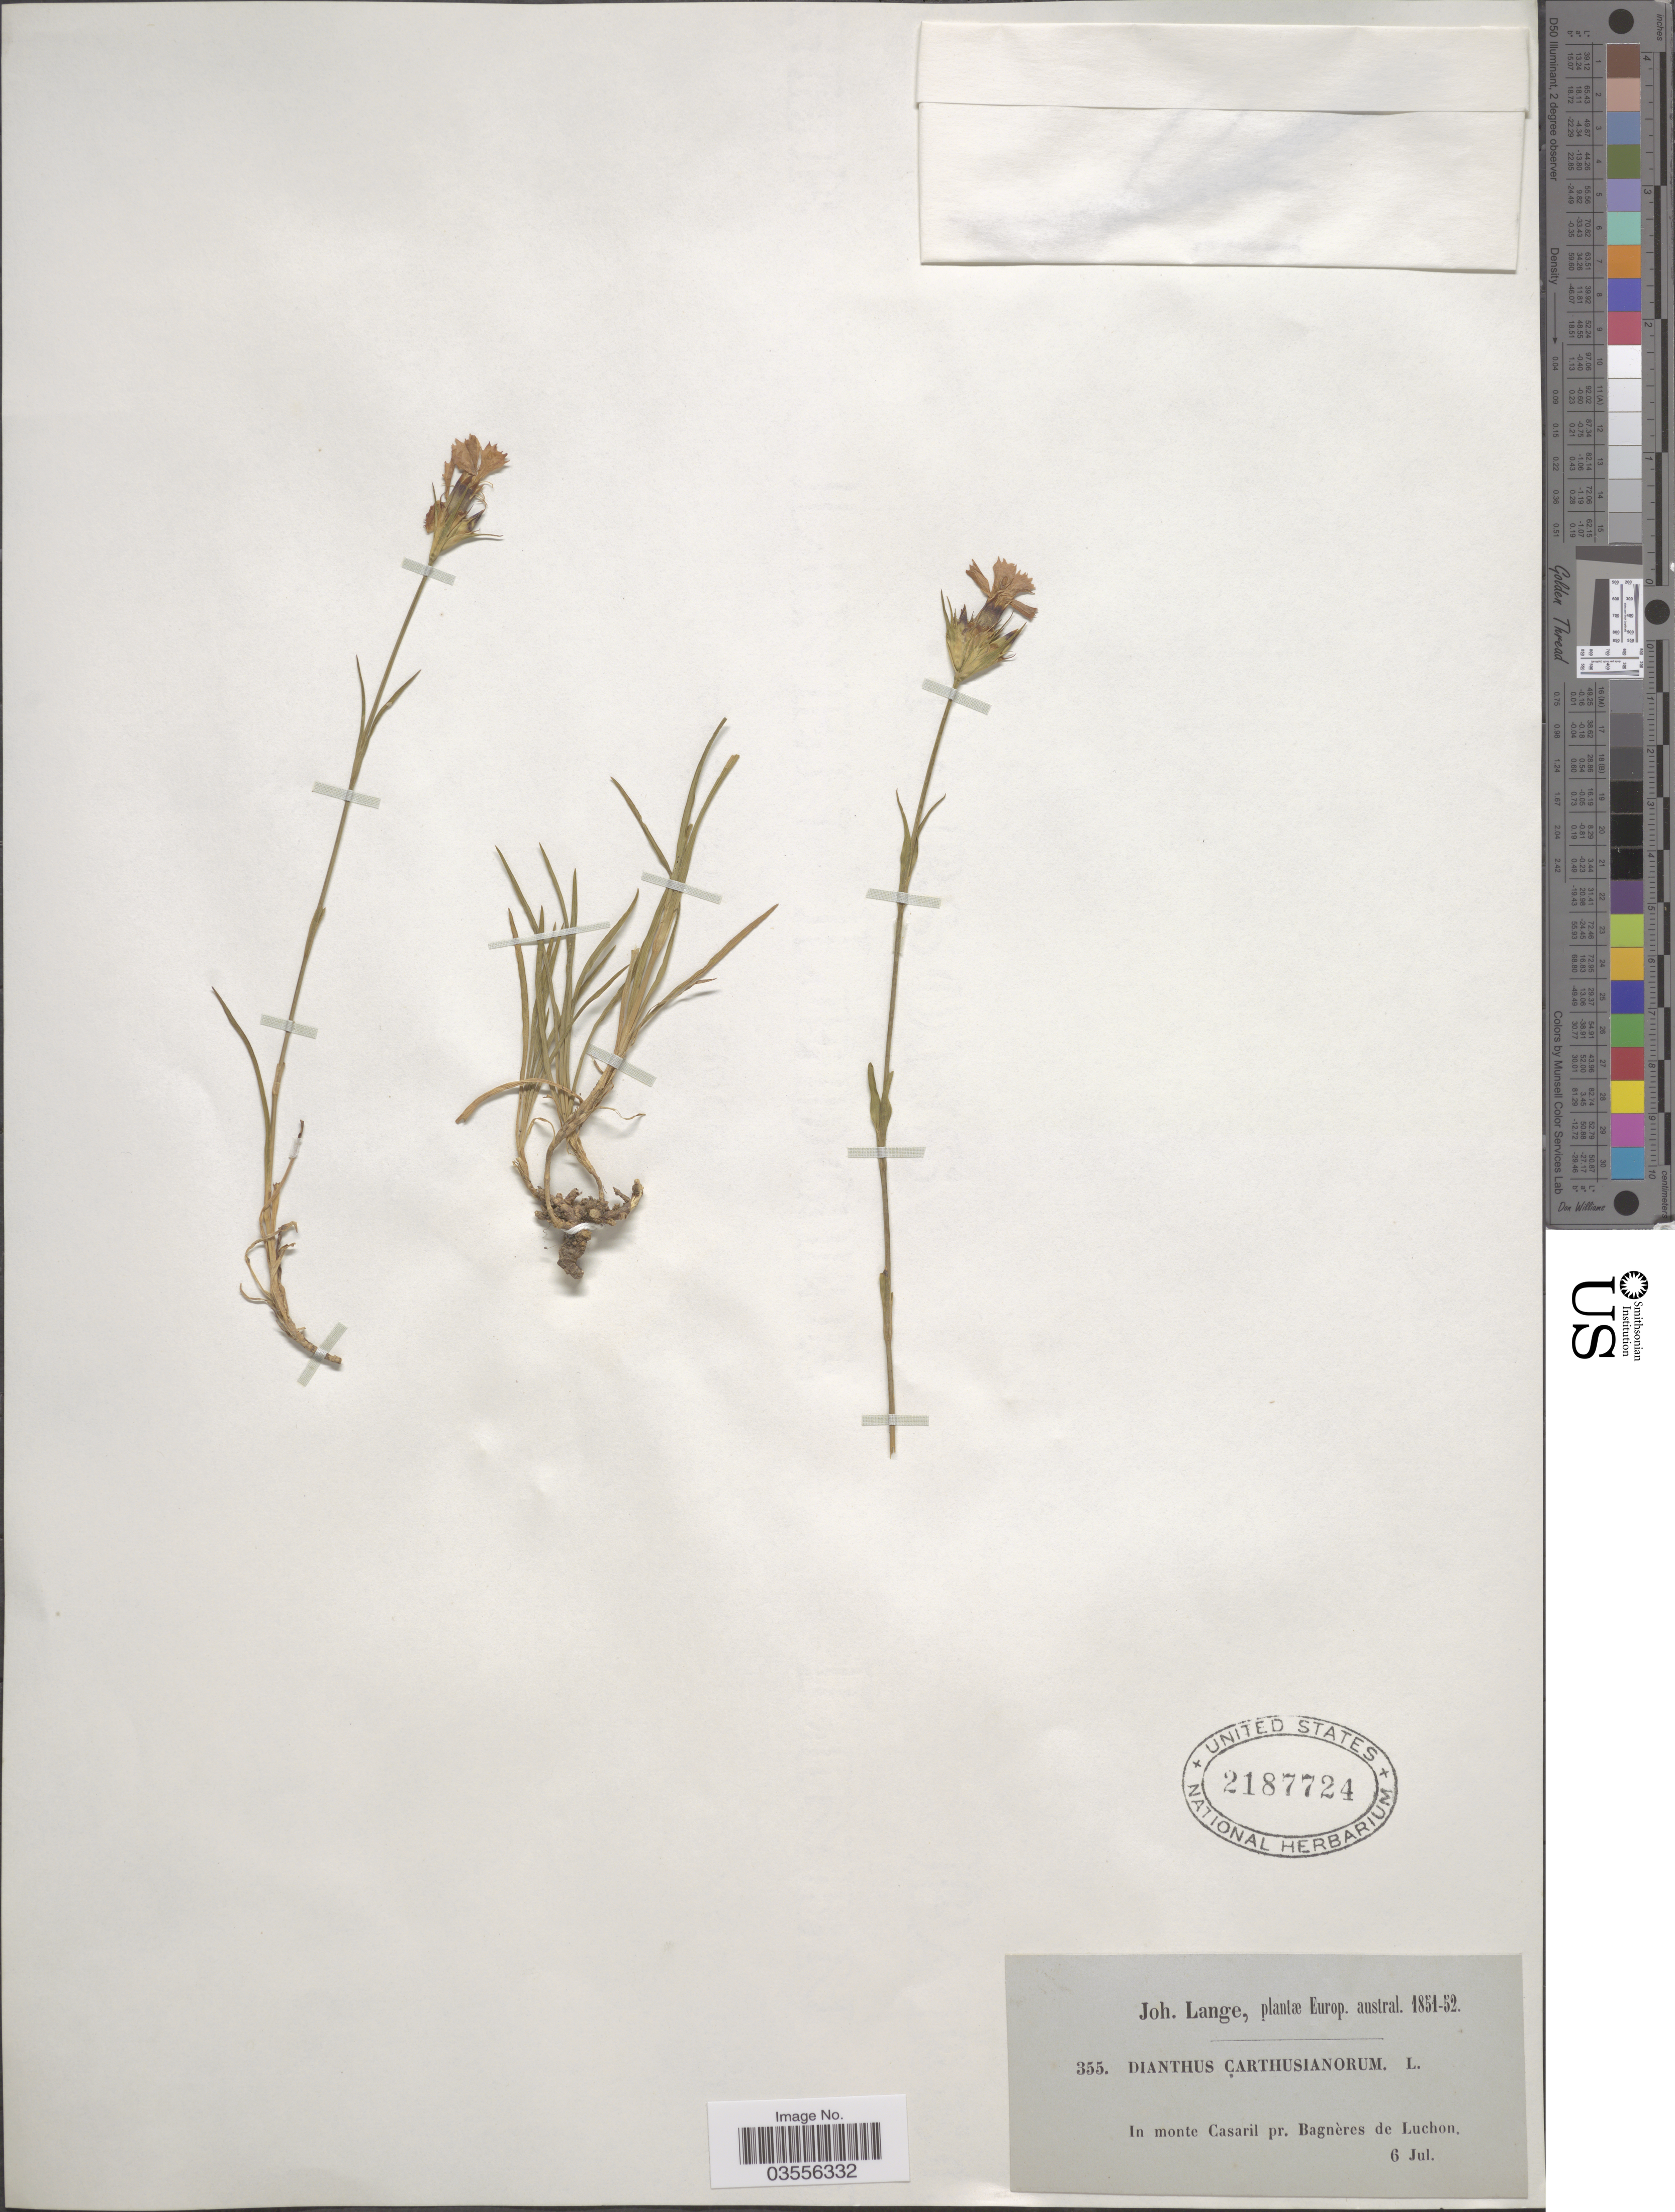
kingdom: Plantae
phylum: Tracheophyta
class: Magnoliopsida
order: Caryophyllales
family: Caryophyllaceae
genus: Dianthus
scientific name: Dianthus carthusianorum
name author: L.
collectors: J. M. C. Lange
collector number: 355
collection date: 1851-07-06/1852-07-06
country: France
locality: Europ. austral. In monte Casaril pr. Bagnères de Luchon.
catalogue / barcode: US 2187724